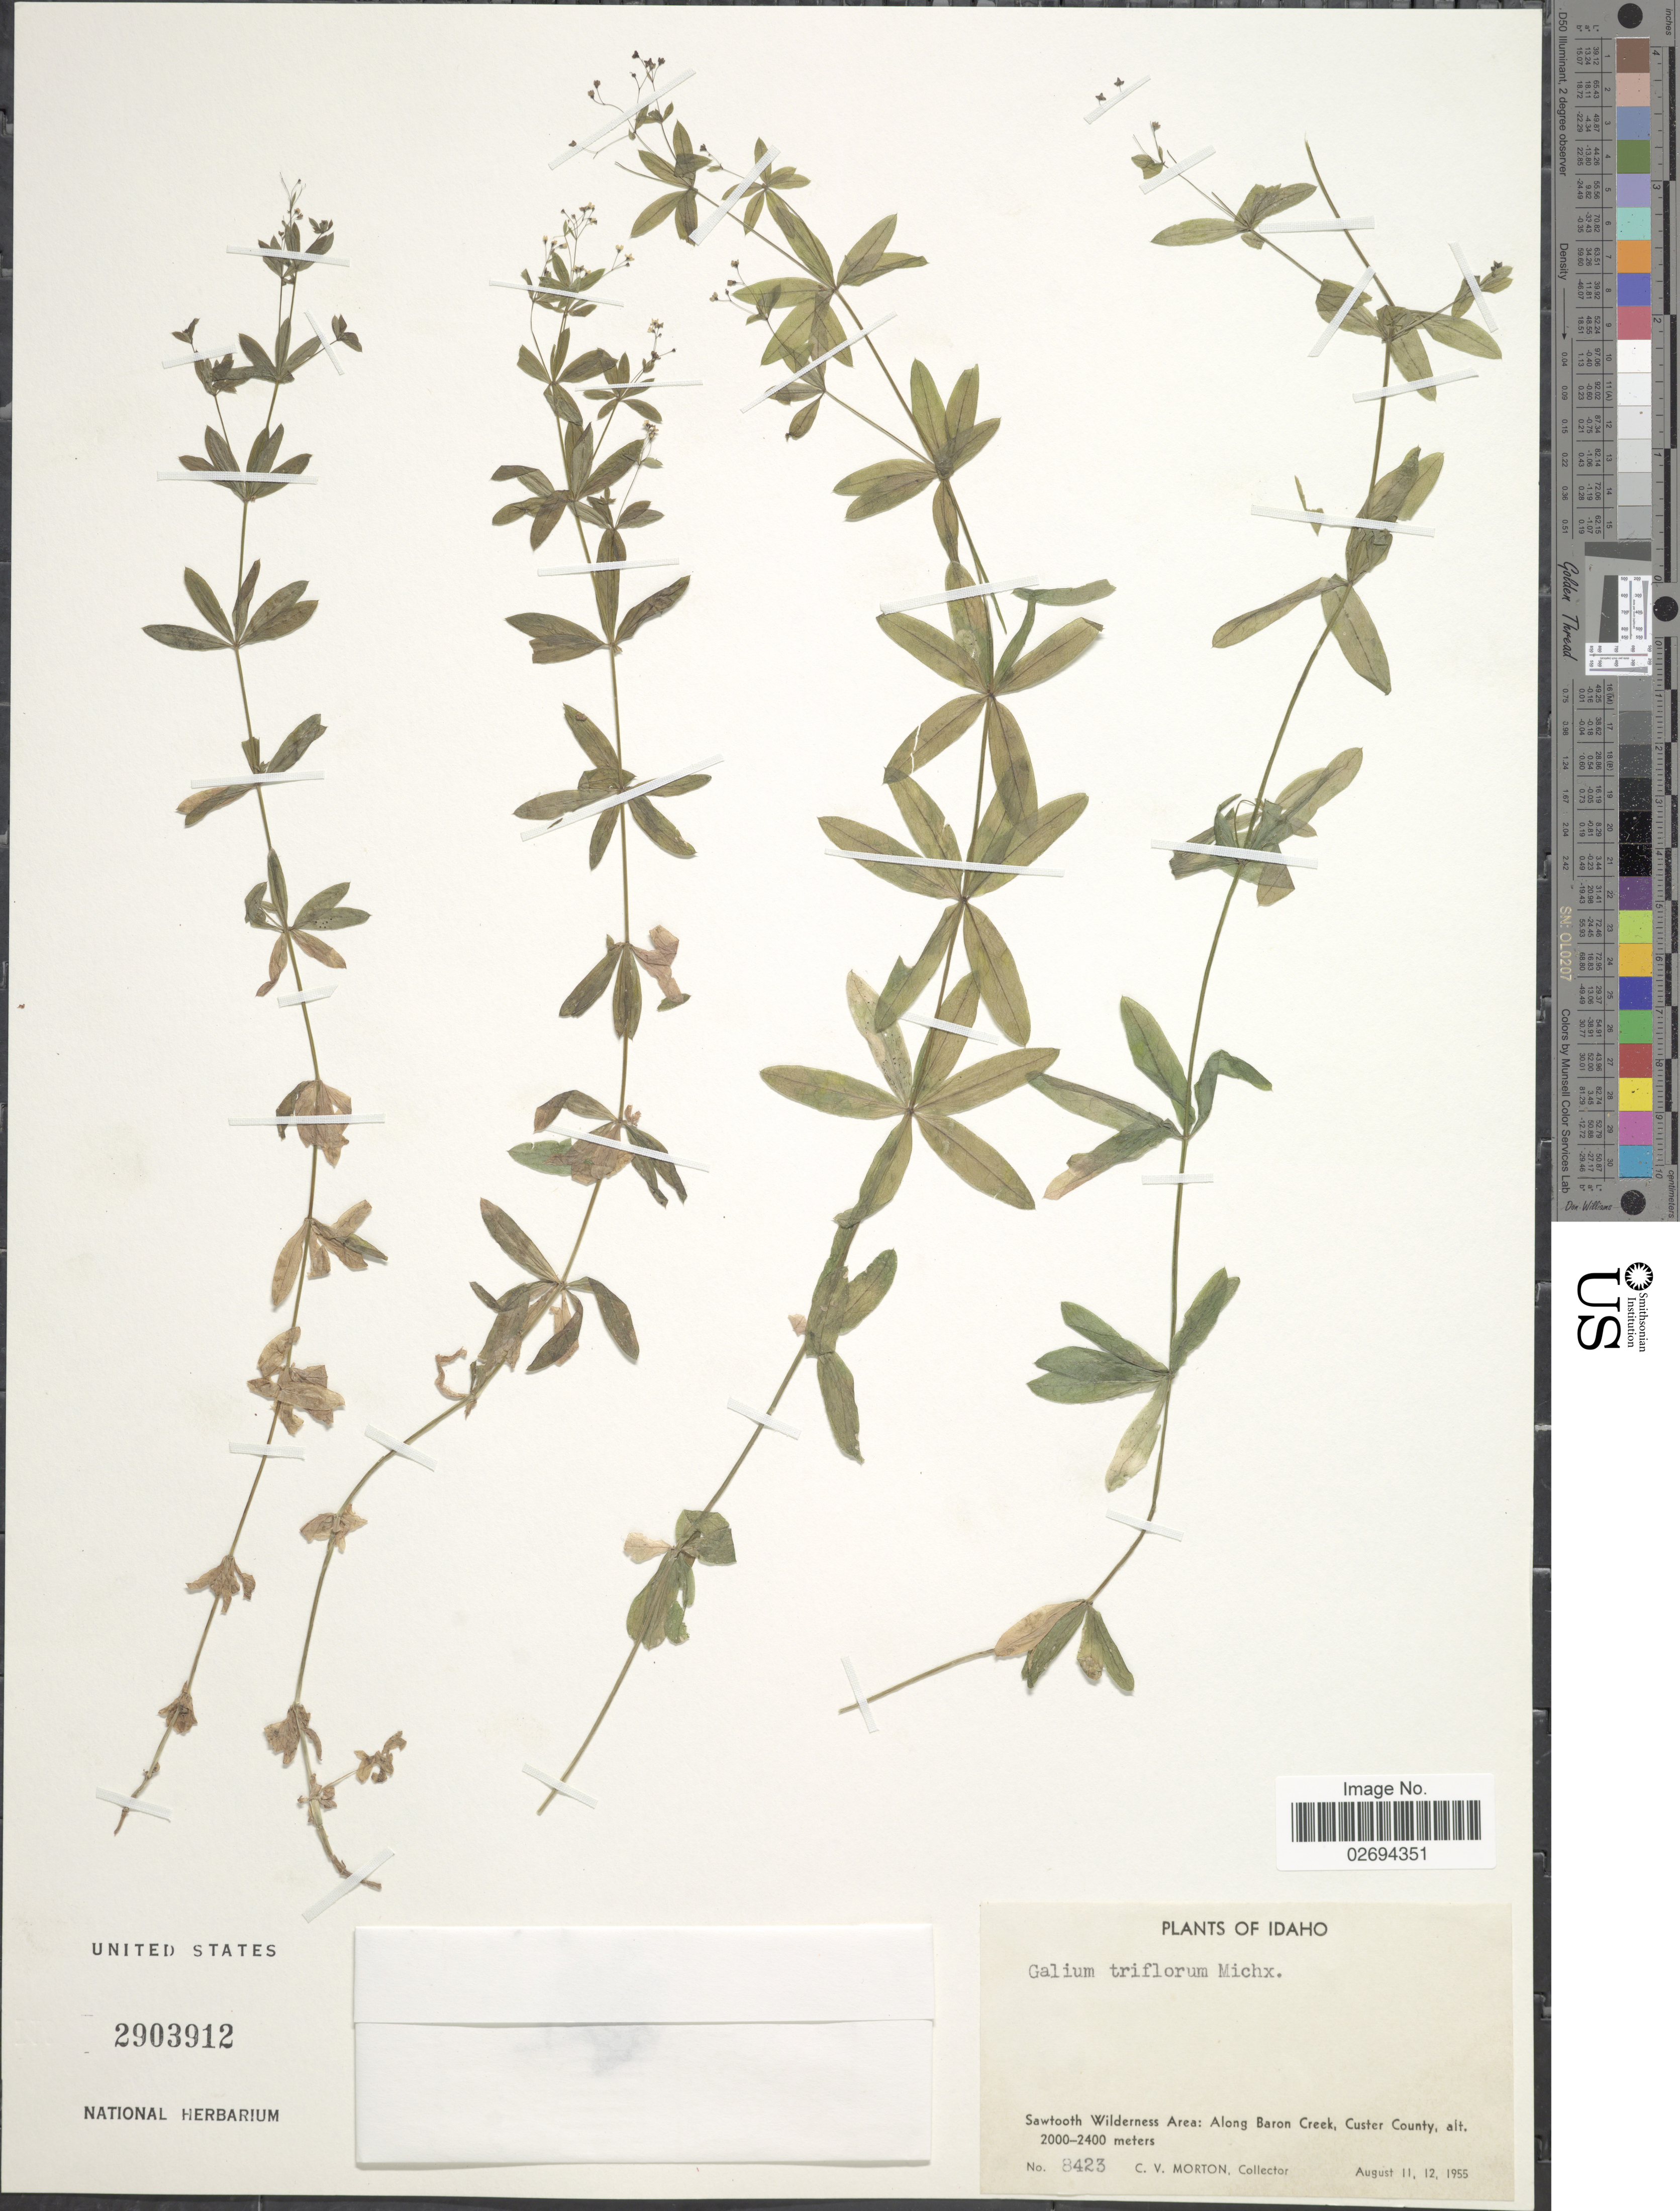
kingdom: Plantae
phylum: Tracheophyta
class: Magnoliopsida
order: Gentianales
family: Rubiaceae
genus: Galium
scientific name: Galium triflorum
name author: Michx.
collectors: C. V. Morton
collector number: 8423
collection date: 1955-08-11/1955-08-12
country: United States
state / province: Idaho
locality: Sawtooth Wilderness Area: Along Baron Creek, Custer County.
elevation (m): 2000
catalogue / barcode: US 2903912